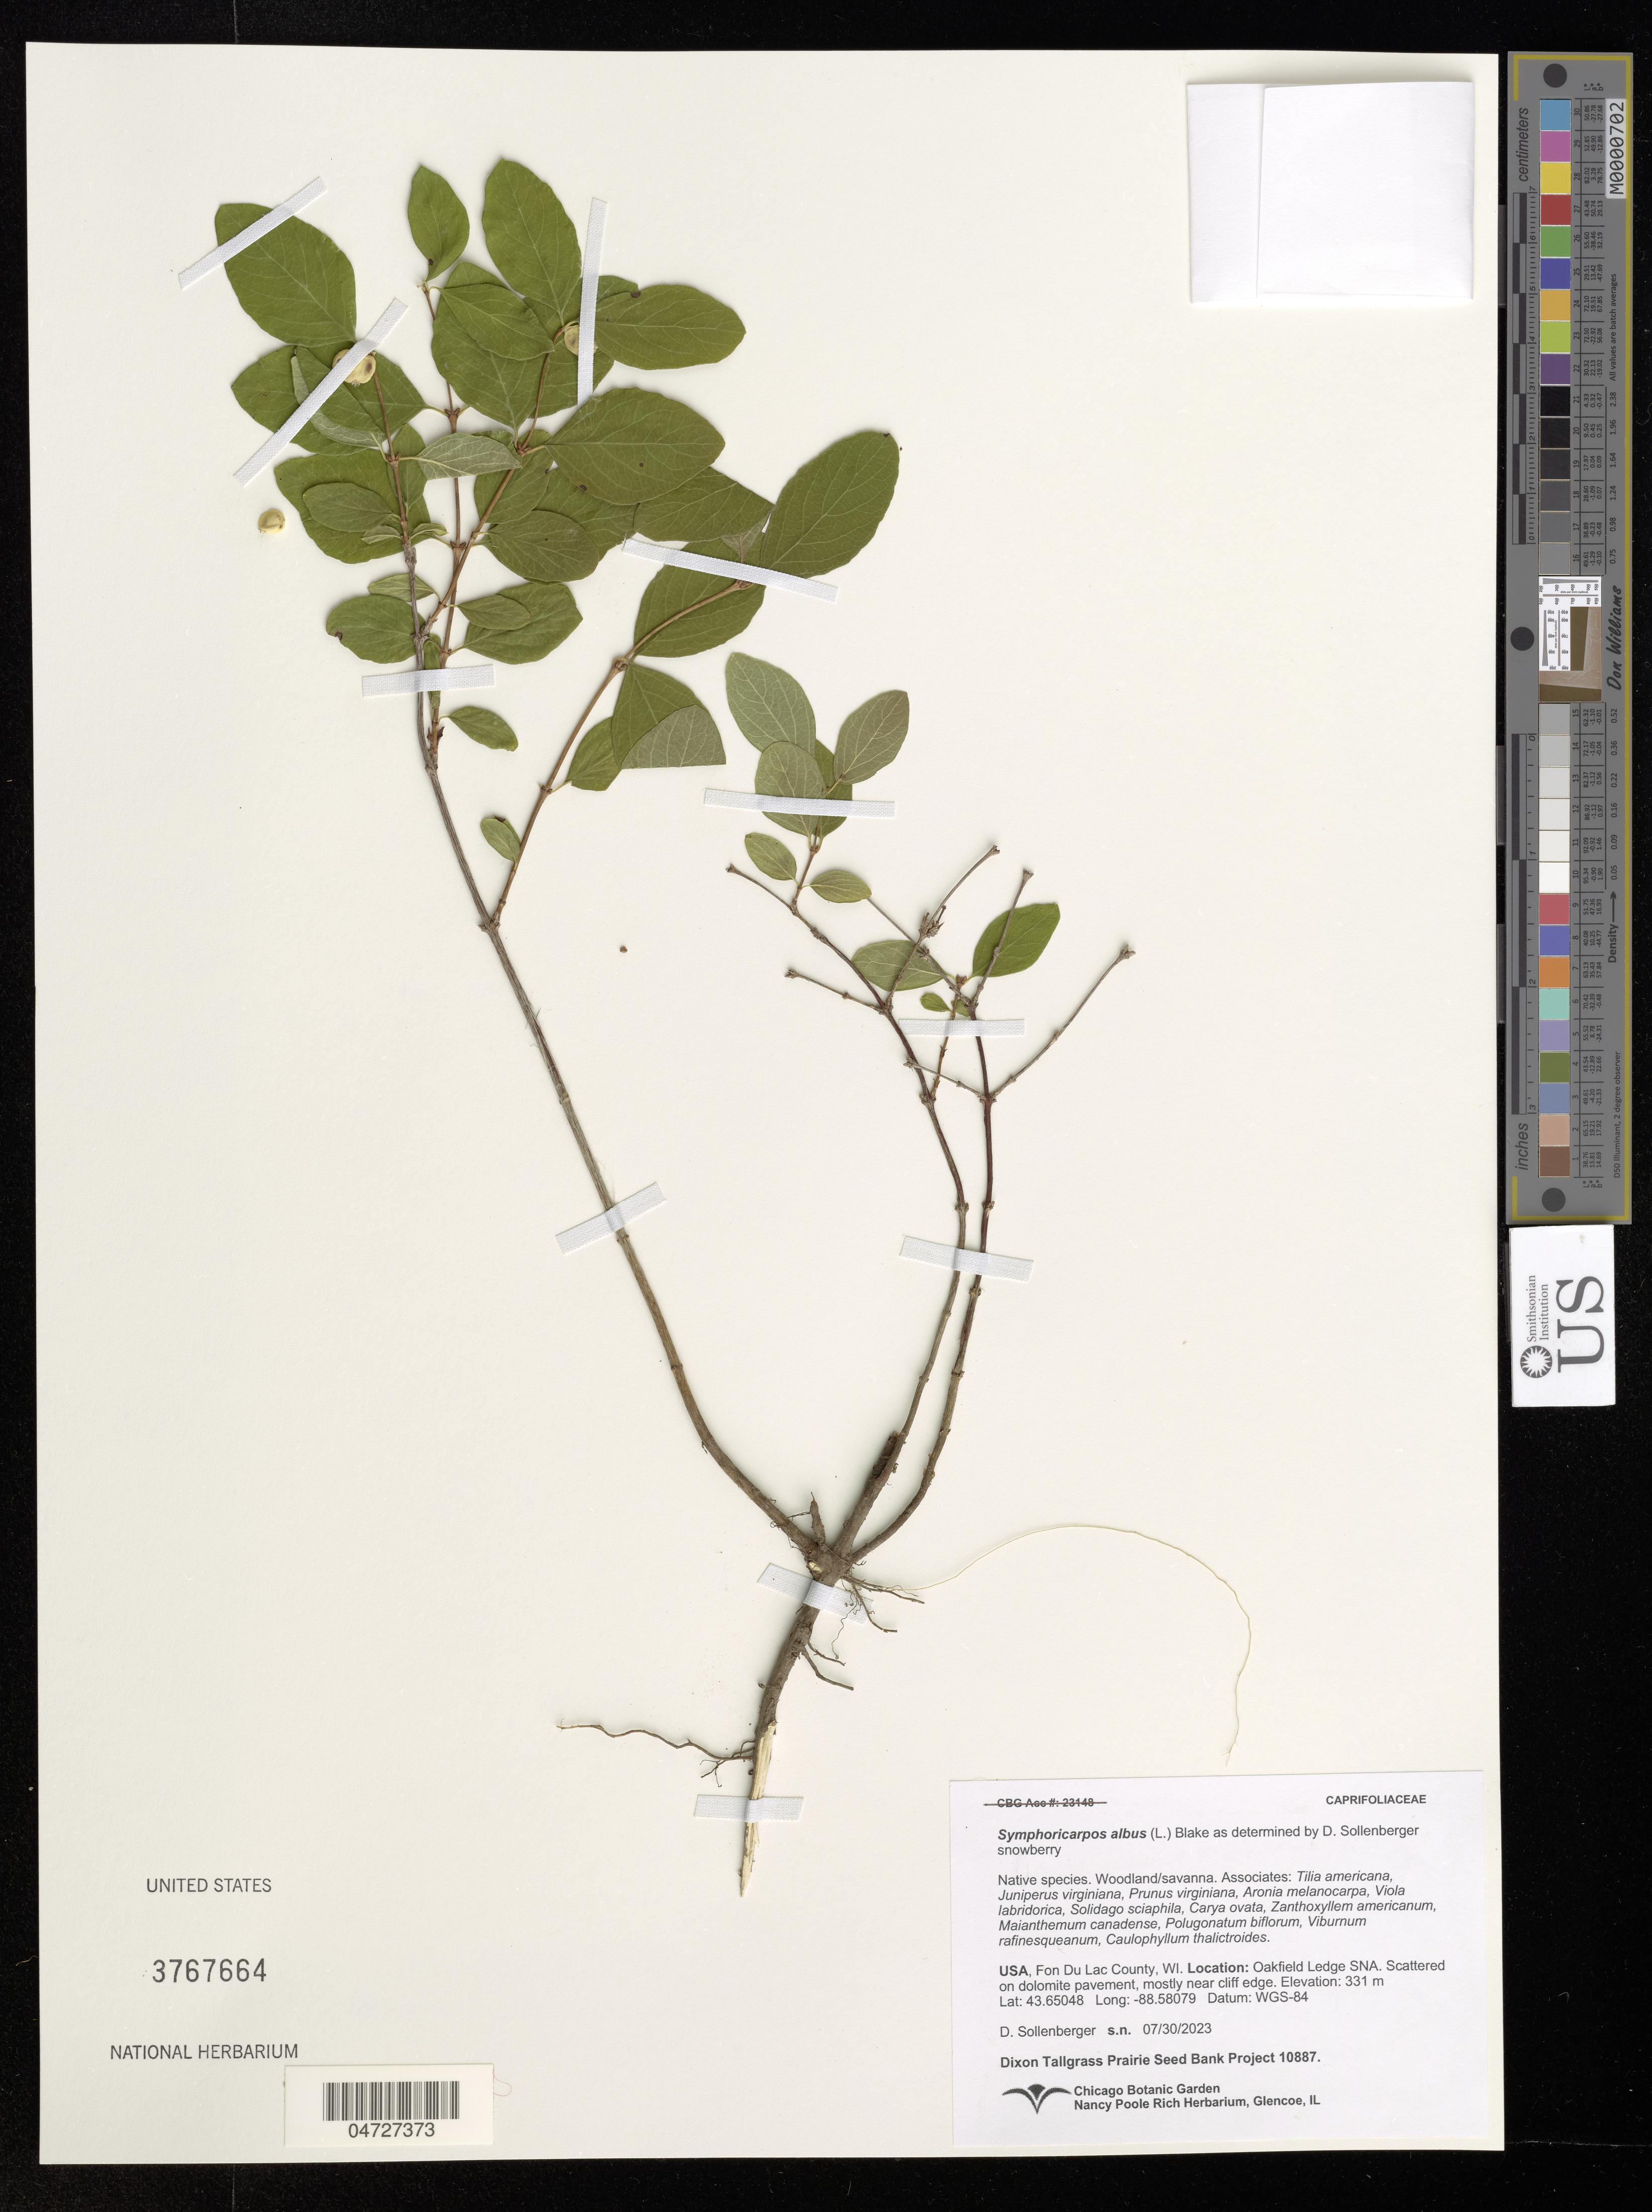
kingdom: Plantae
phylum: Tracheophyta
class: Magnoliopsida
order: Dipsacales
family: Caprifoliaceae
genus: Symphoricarpos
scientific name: Symphoricarpos albus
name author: (L.) S.F. Blake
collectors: D. Sollenberger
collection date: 2023-07-30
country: United States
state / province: Wisconsin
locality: Fon Du Lac County. Oakfield Ledge SNA. Scattered on dolomite pavement, mostly near cliff edge.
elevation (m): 331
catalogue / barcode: US 3767664